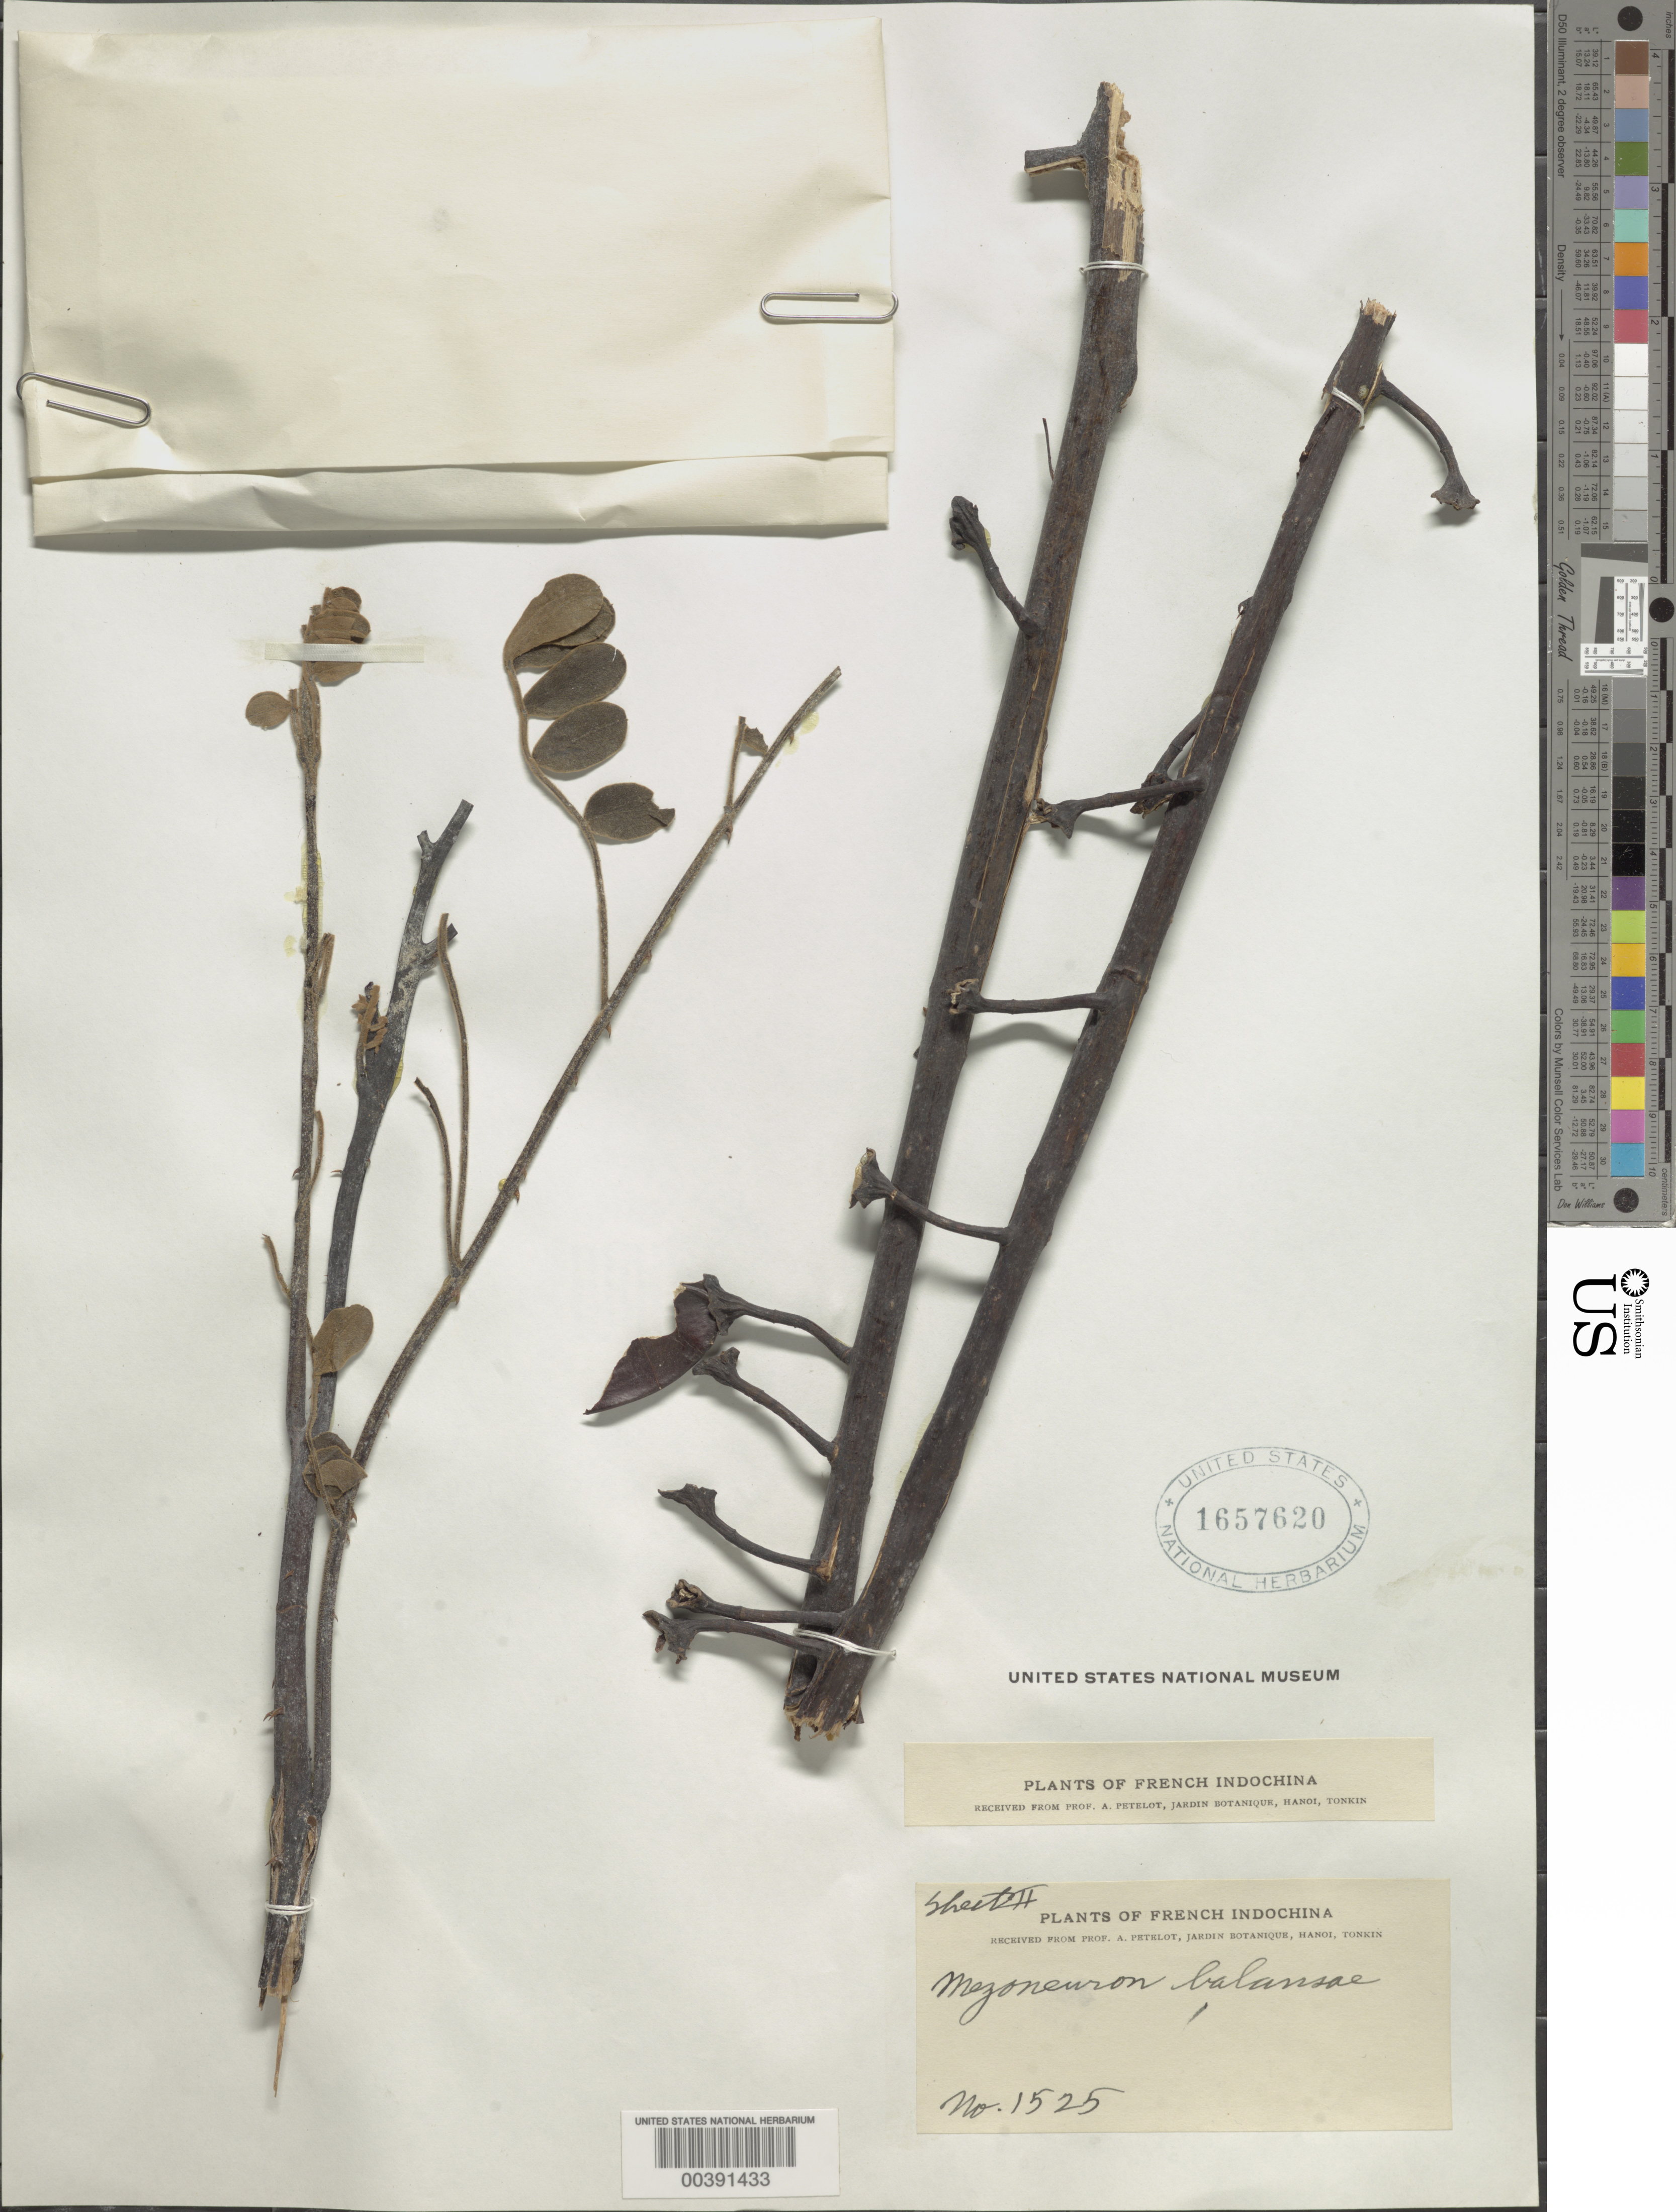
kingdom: Plantae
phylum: Tracheophyta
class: Magnoliopsida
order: Fabales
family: Fabaceae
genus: Mezoneuron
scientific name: Mezoneuron balansae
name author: Gagnep.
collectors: P. A. Pételot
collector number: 1525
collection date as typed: Dec 1923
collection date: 1923-12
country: Vietnam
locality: Tonkin, si phu tho prov., phu ho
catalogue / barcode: US 1657620